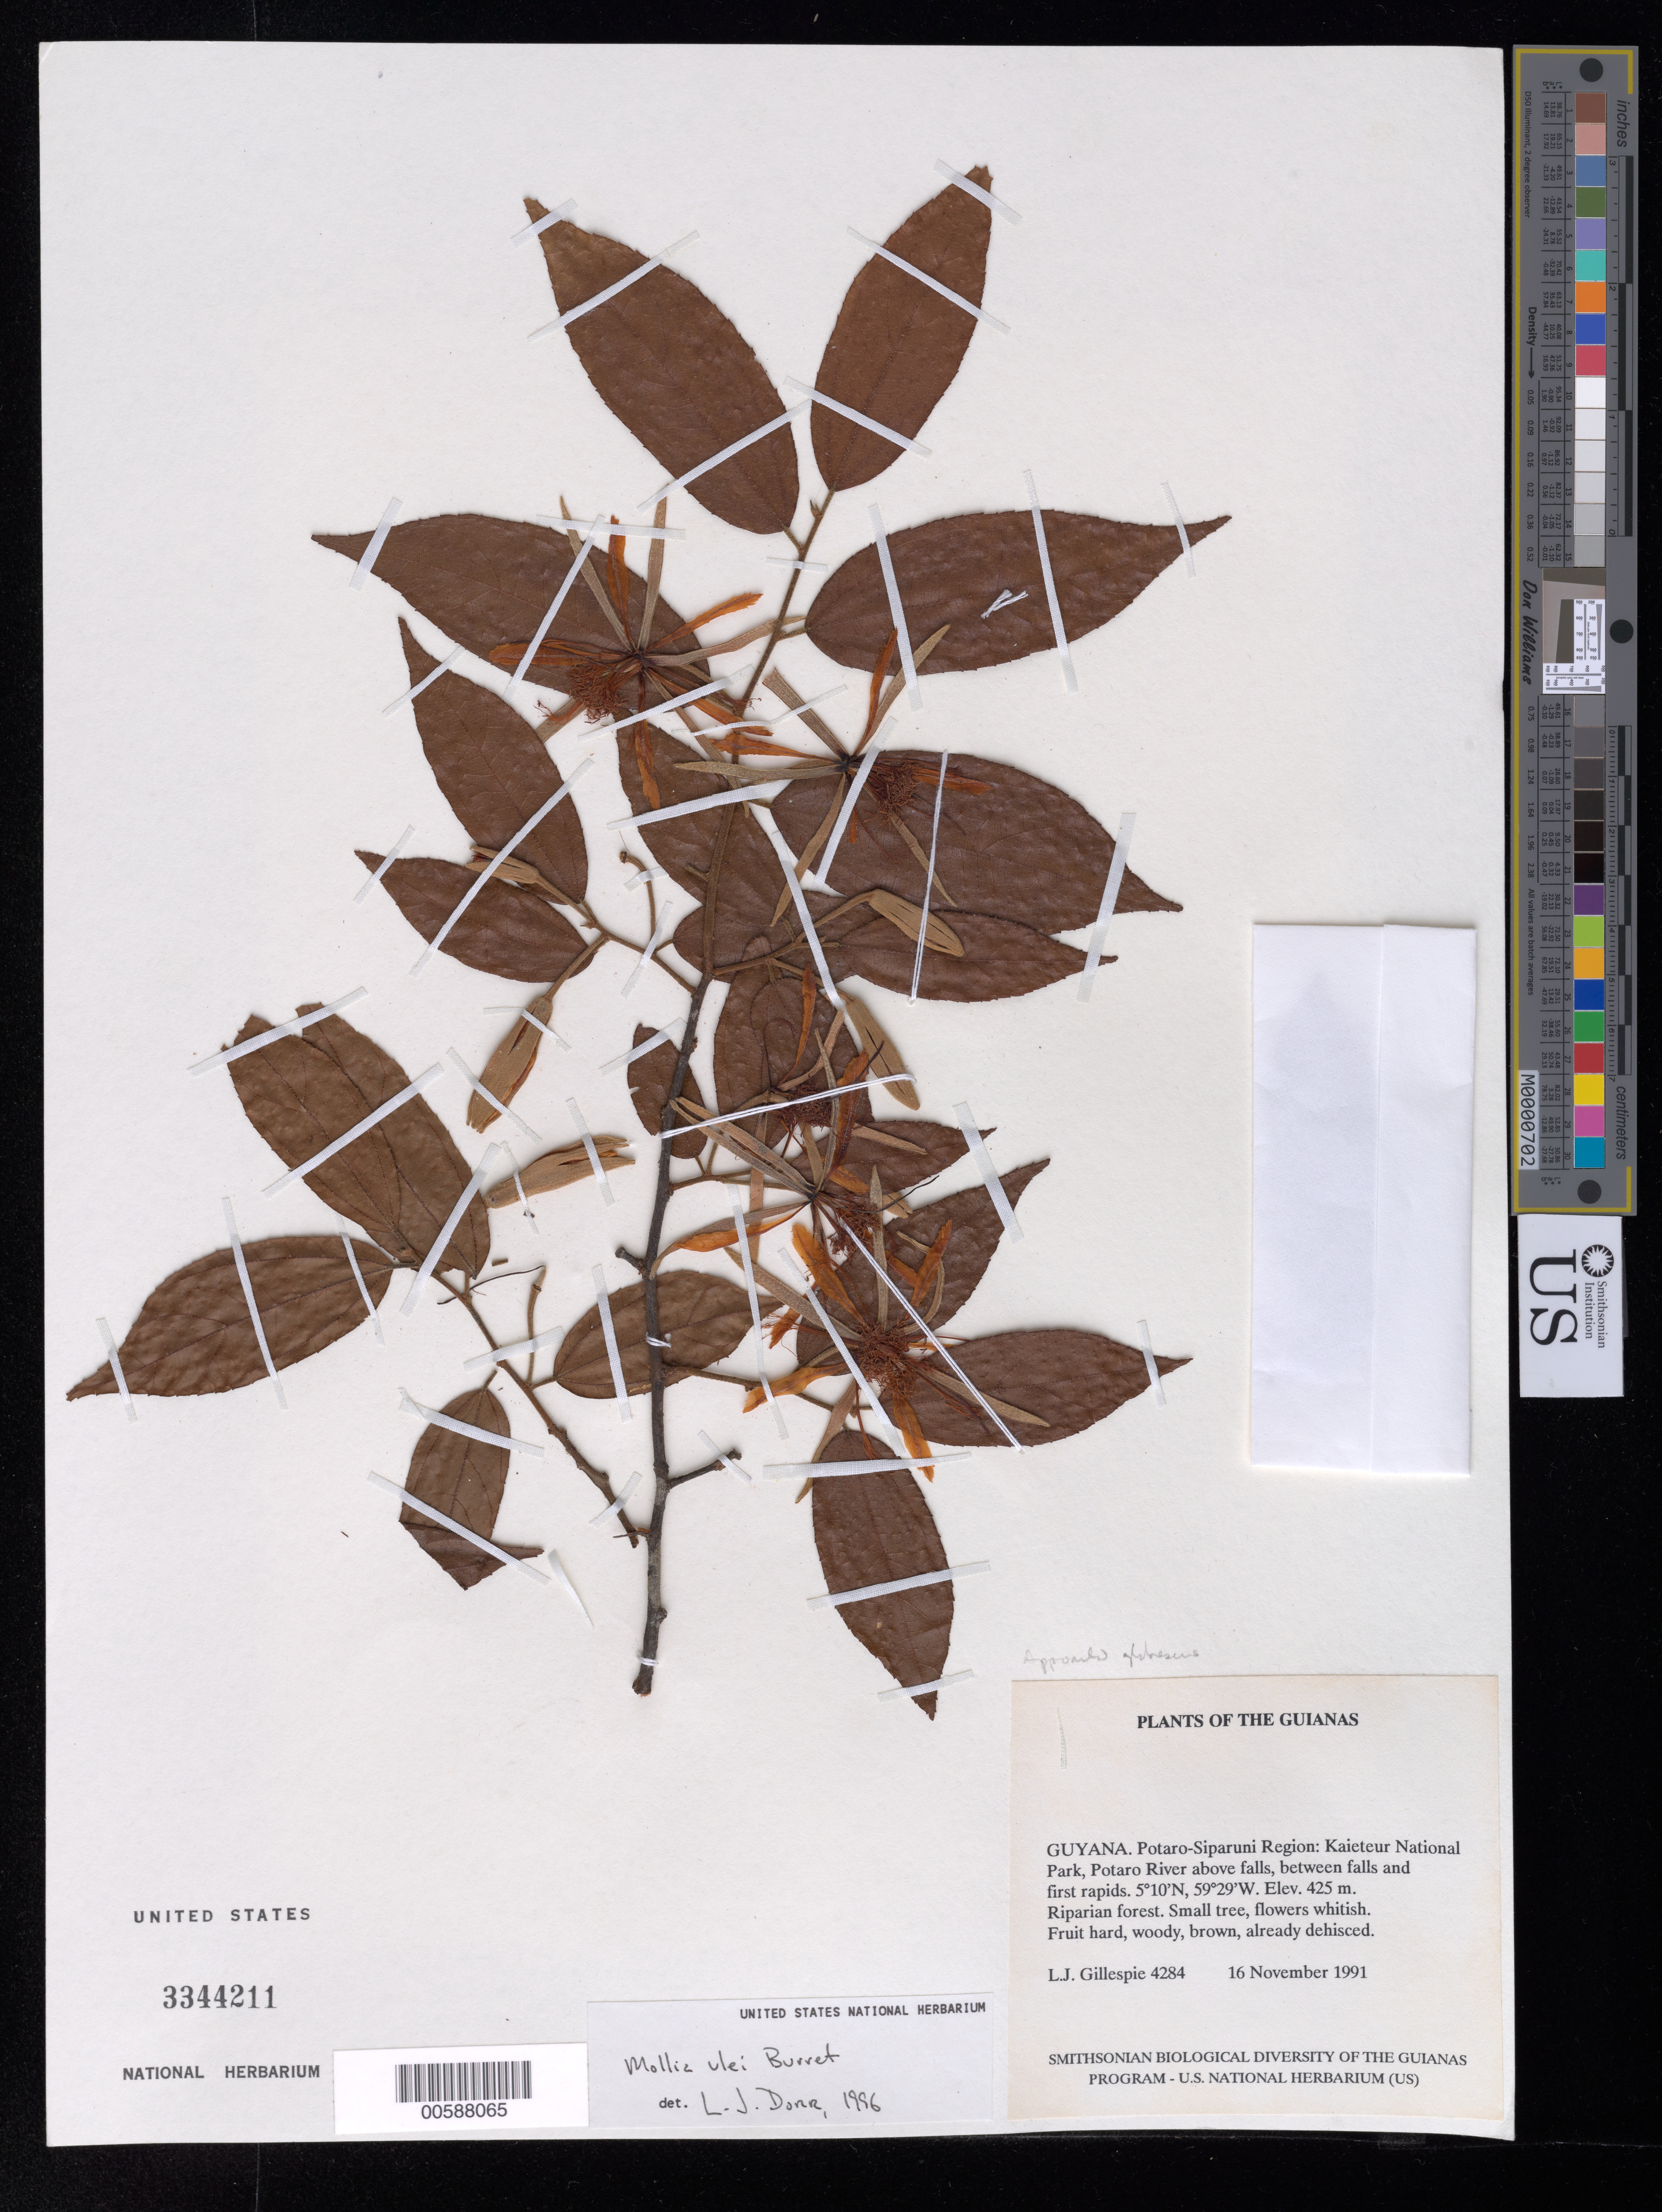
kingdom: Plantae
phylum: Tracheophyta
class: Magnoliopsida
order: Malvales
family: Malvaceae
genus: Mollia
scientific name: Mollia scabra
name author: Meijer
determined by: Costa, M. T. R.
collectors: L. J. Gillespie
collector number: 4284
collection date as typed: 16 November 1991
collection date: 1991-11-16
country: Guyana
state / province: Potaro-Siparuni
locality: Kaieteur National Park, Potaro River above falls, between falls and first rapids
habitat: Riparian forest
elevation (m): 425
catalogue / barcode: US 3344211